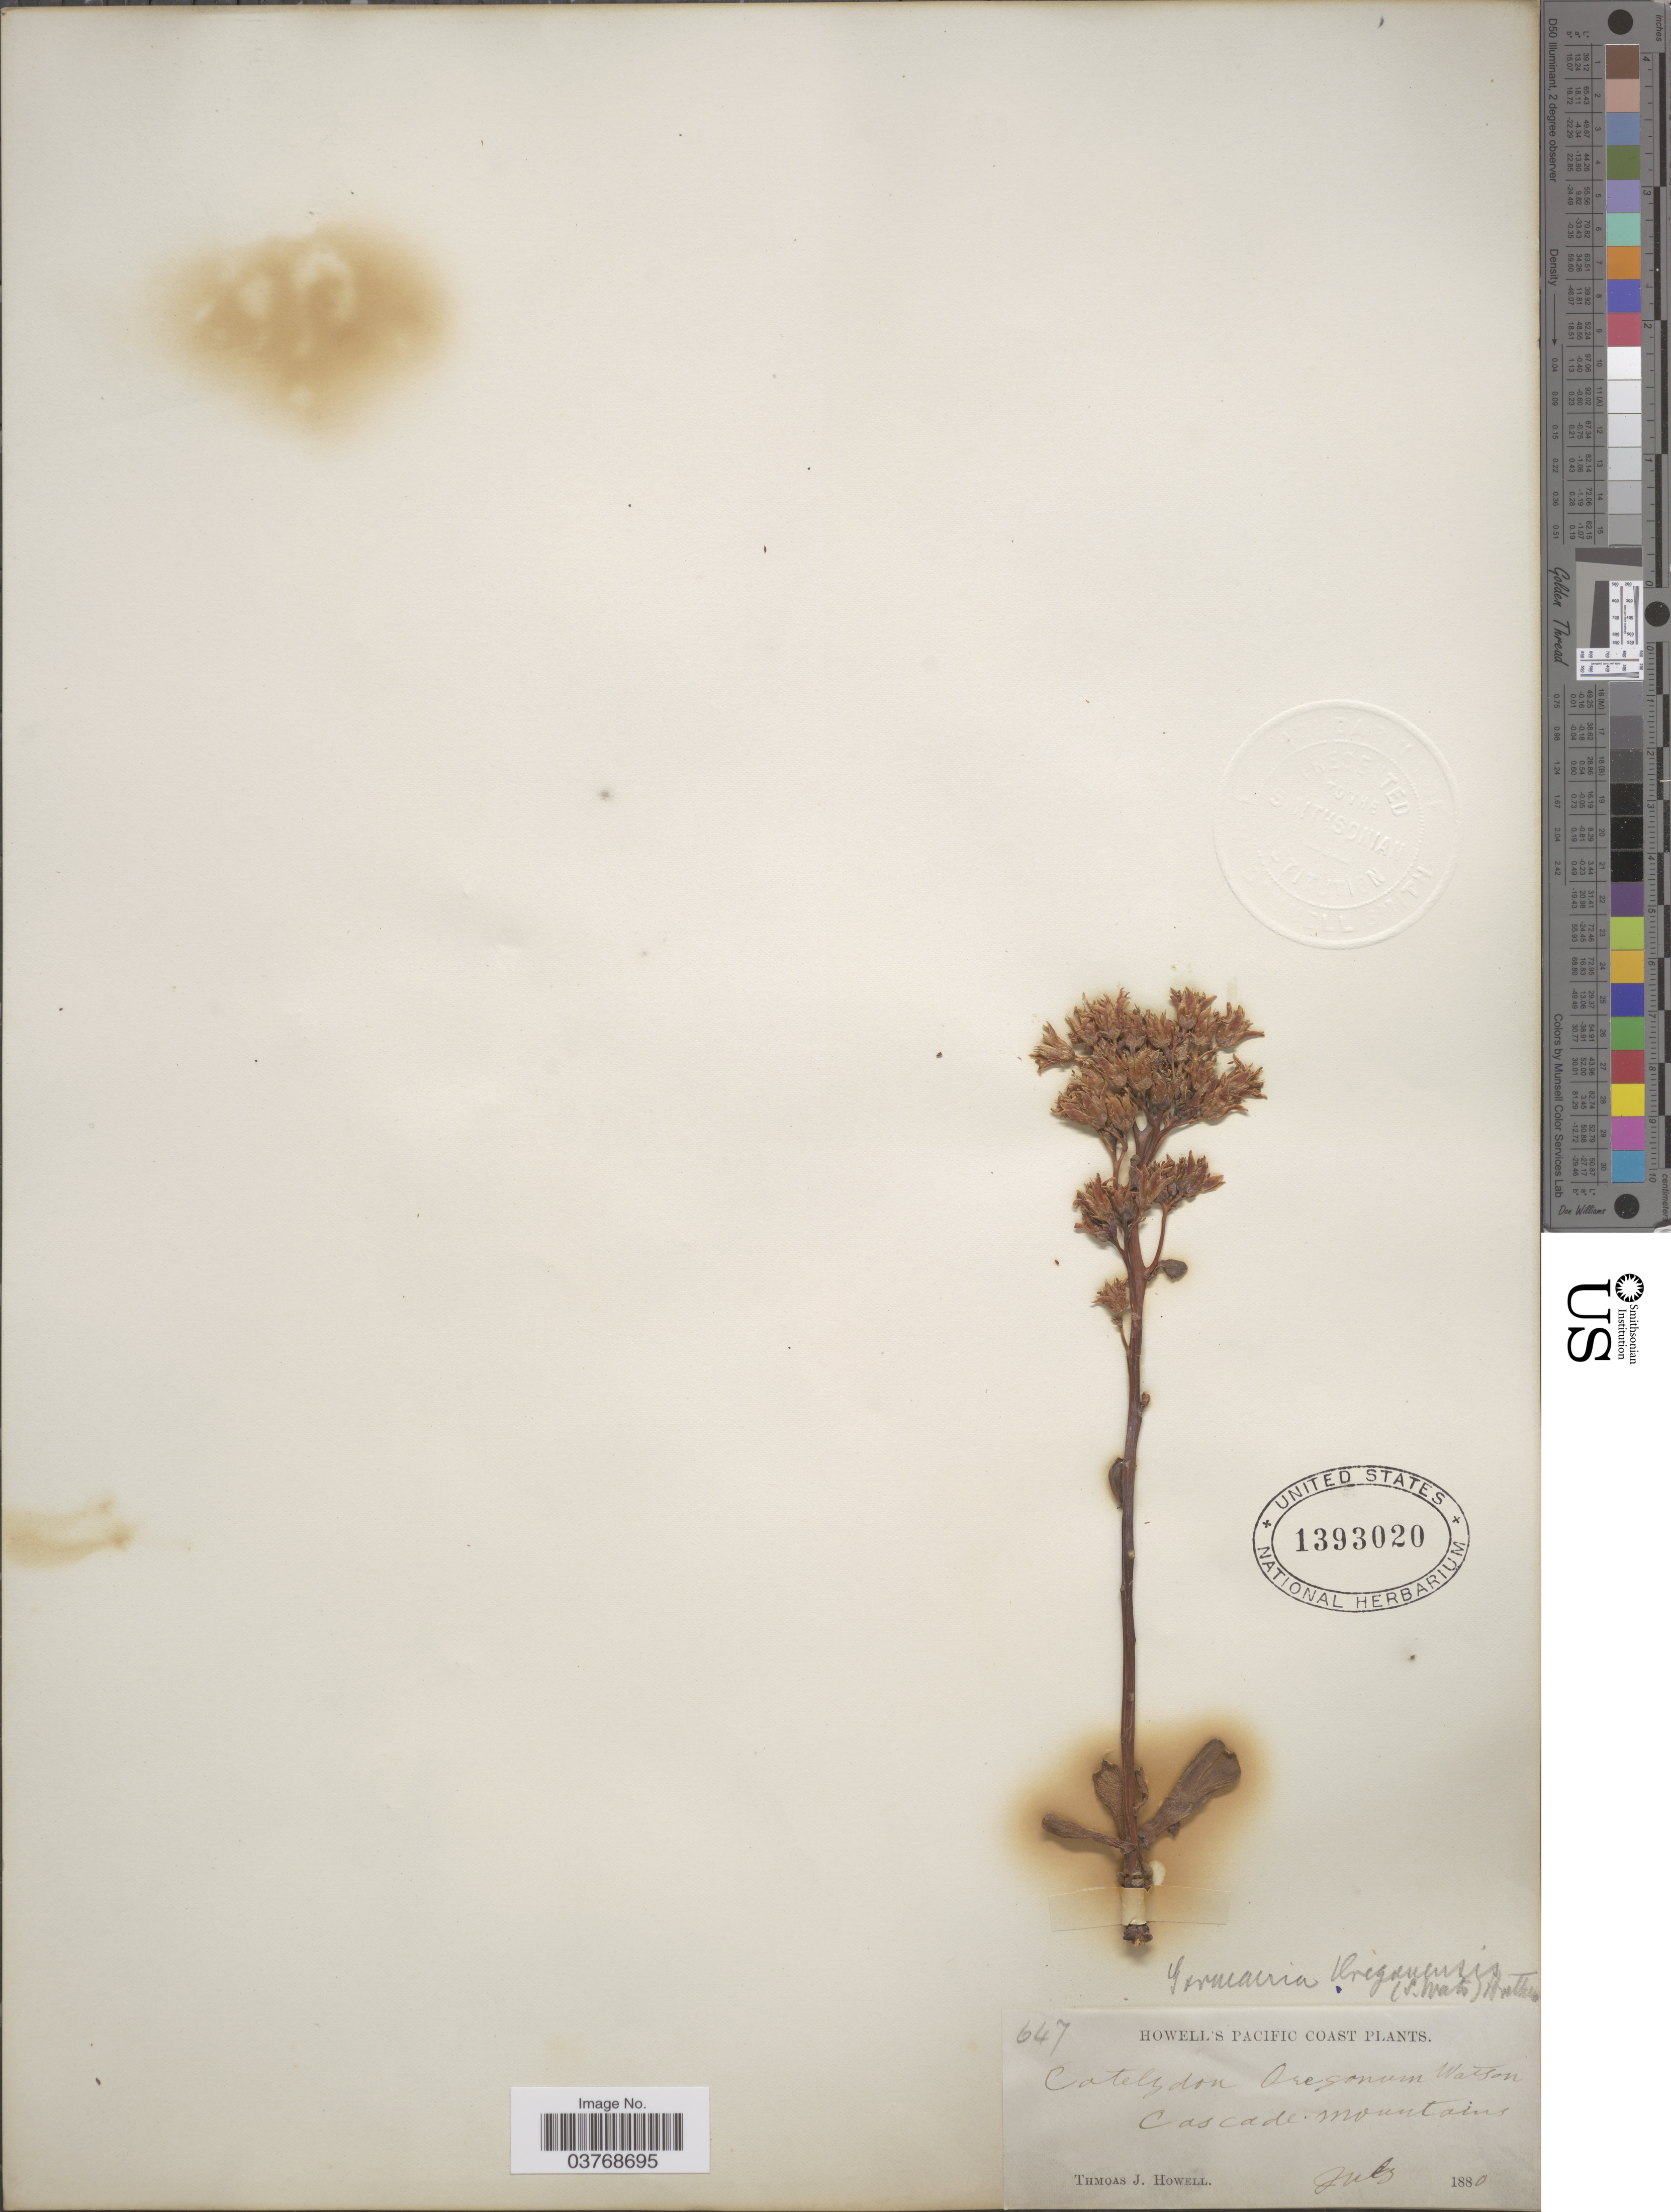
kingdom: Plantae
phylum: Tracheophyta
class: Magnoliopsida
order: Saxifragales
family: Crassulaceae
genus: Sedum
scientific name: Sedum oregonense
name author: (S. Watson) M. Peck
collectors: T. J. Howell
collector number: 647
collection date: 1880-07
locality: Pacific Coast. Cascade Mountains.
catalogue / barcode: US 1393020